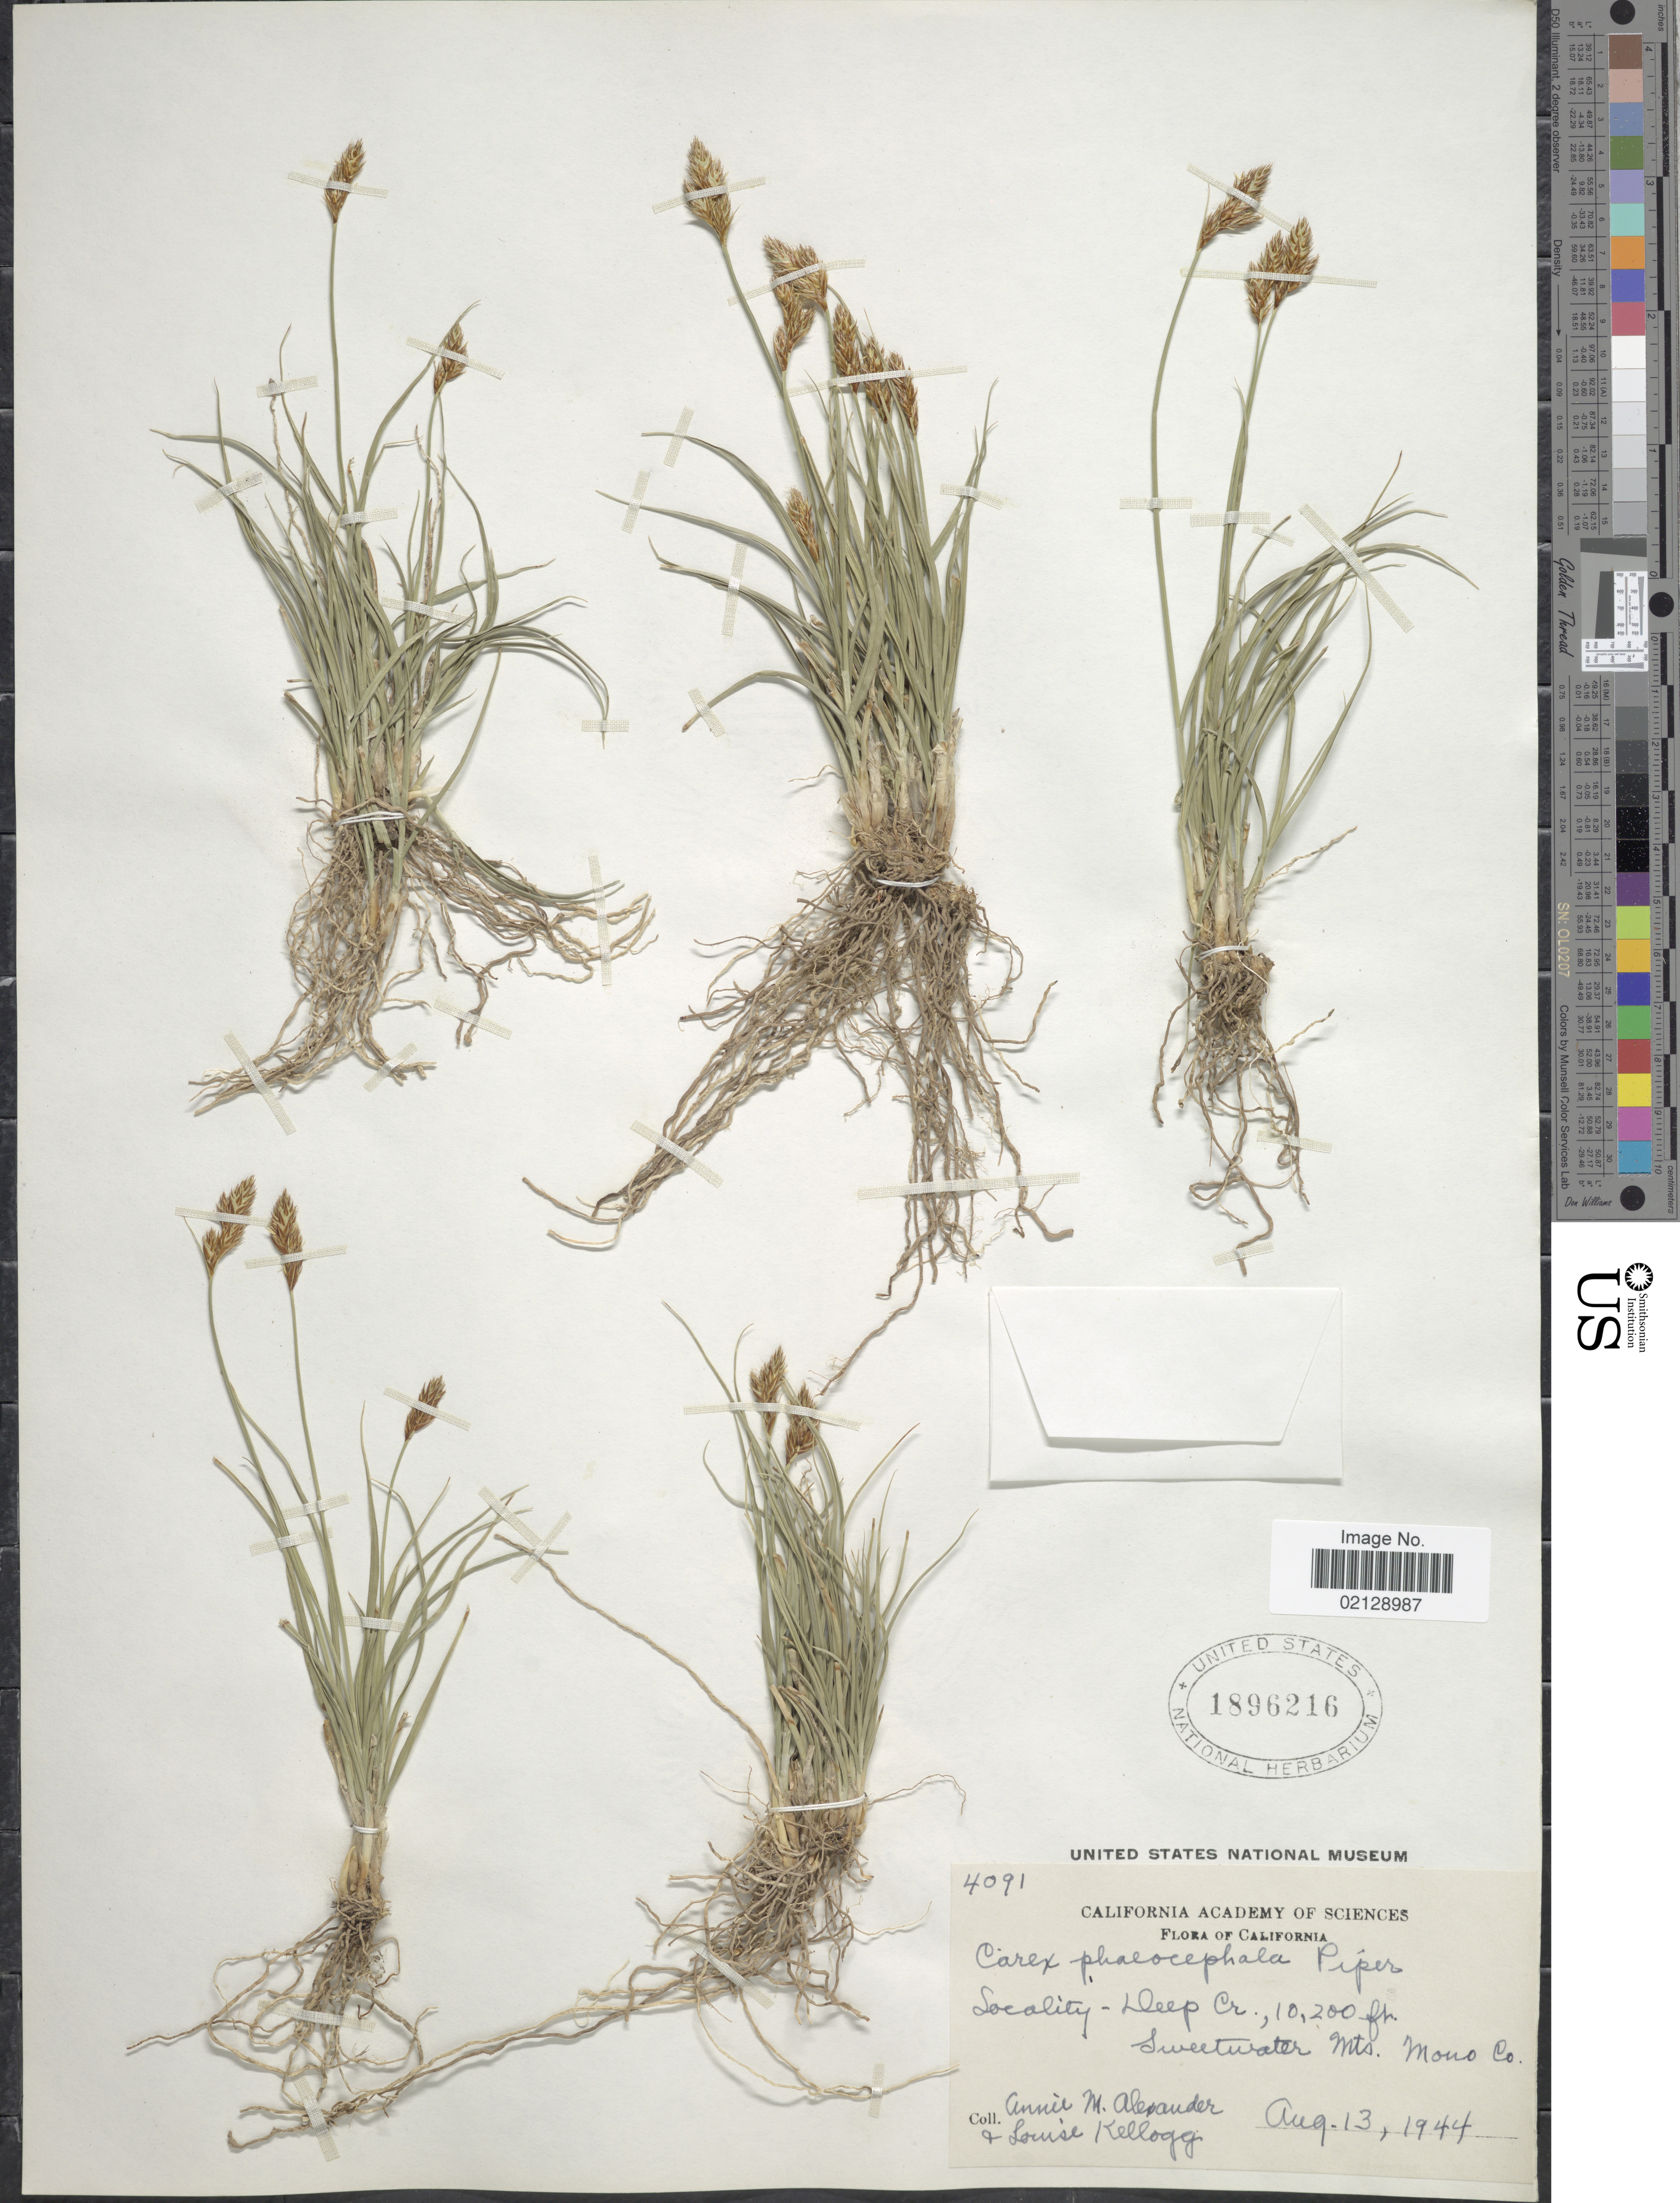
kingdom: Plantae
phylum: Tracheophyta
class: Liliopsida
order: Poales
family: Cyperaceae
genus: Carex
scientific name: Carex phaeocephala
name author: Piper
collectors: A. M. Alexander & L. Kellogg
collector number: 4091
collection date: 1944-08-13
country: United States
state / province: California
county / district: Mono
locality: Socality, Deep Cr., Sweetwater Mts. Mono Co.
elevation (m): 3109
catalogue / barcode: US 1896216